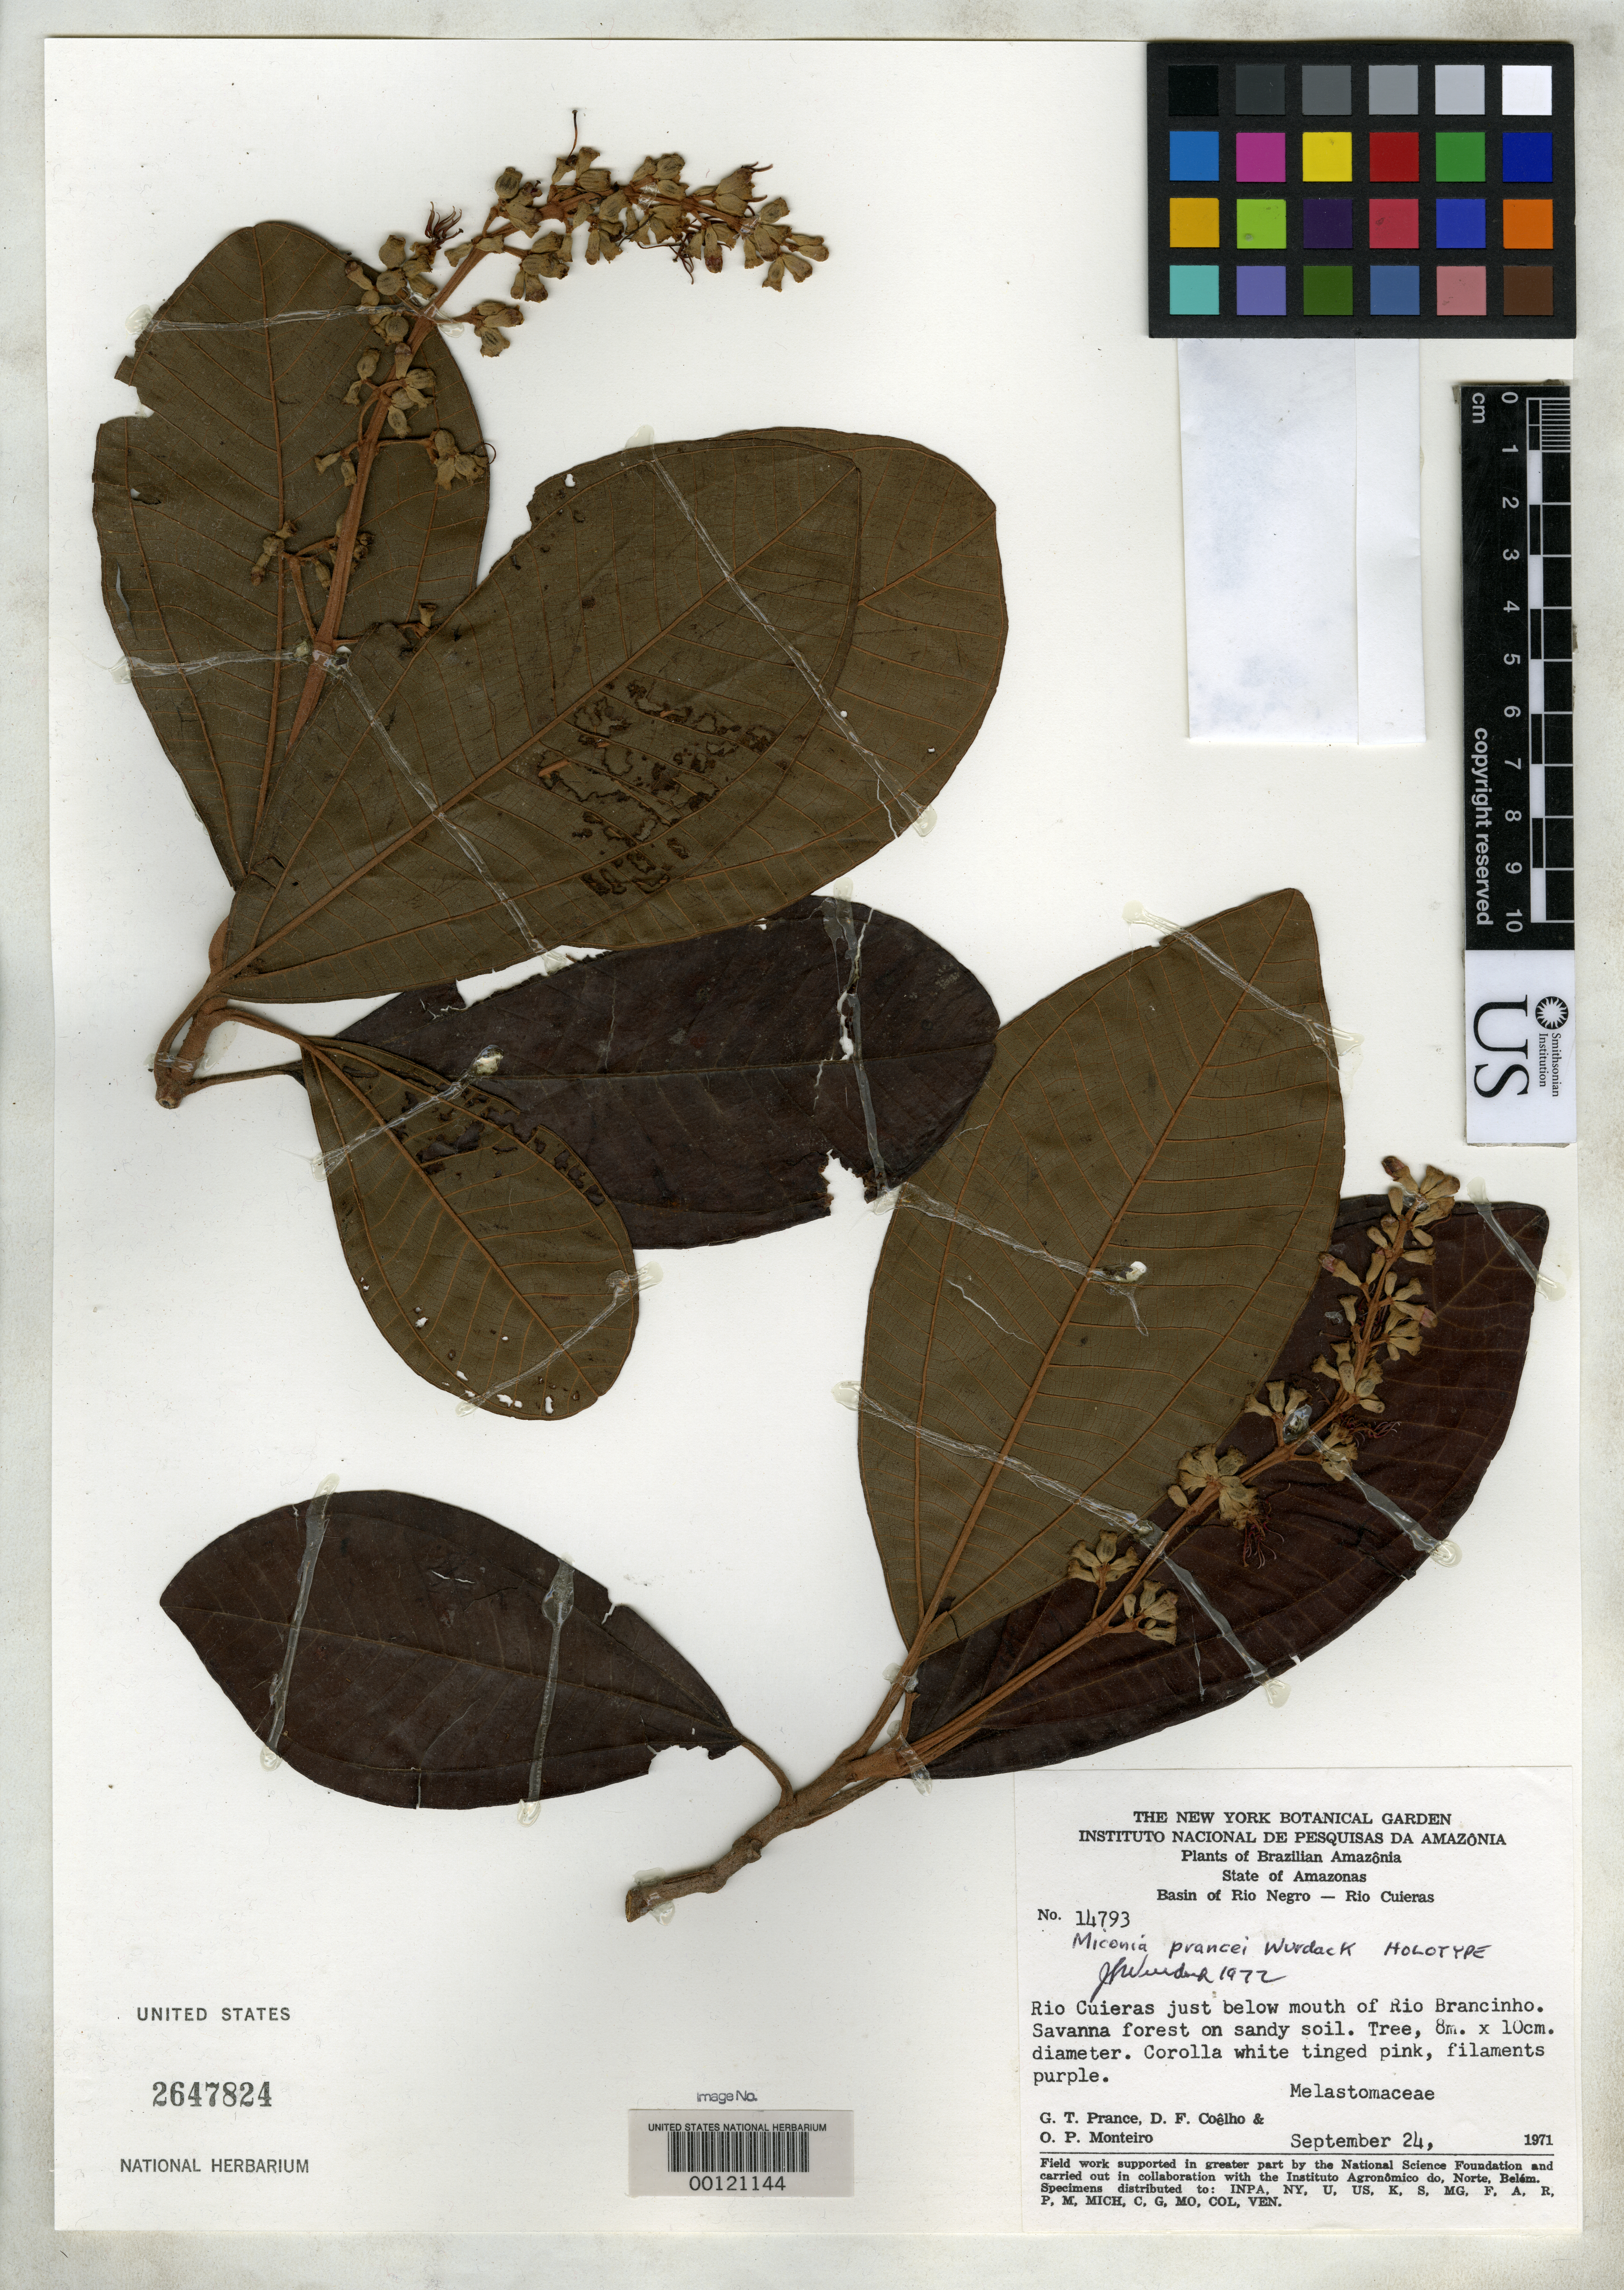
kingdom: Plantae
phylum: Tracheophyta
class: Magnoliopsida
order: Myrtales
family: Melastomataceae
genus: Miconia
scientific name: Miconia prancei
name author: Wurdack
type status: Holotype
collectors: G. T. Prance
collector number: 14793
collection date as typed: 24 Sep 1971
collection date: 1971-09-24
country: Brazil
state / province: Amazonas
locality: Rio Cuieras.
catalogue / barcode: US 2647824